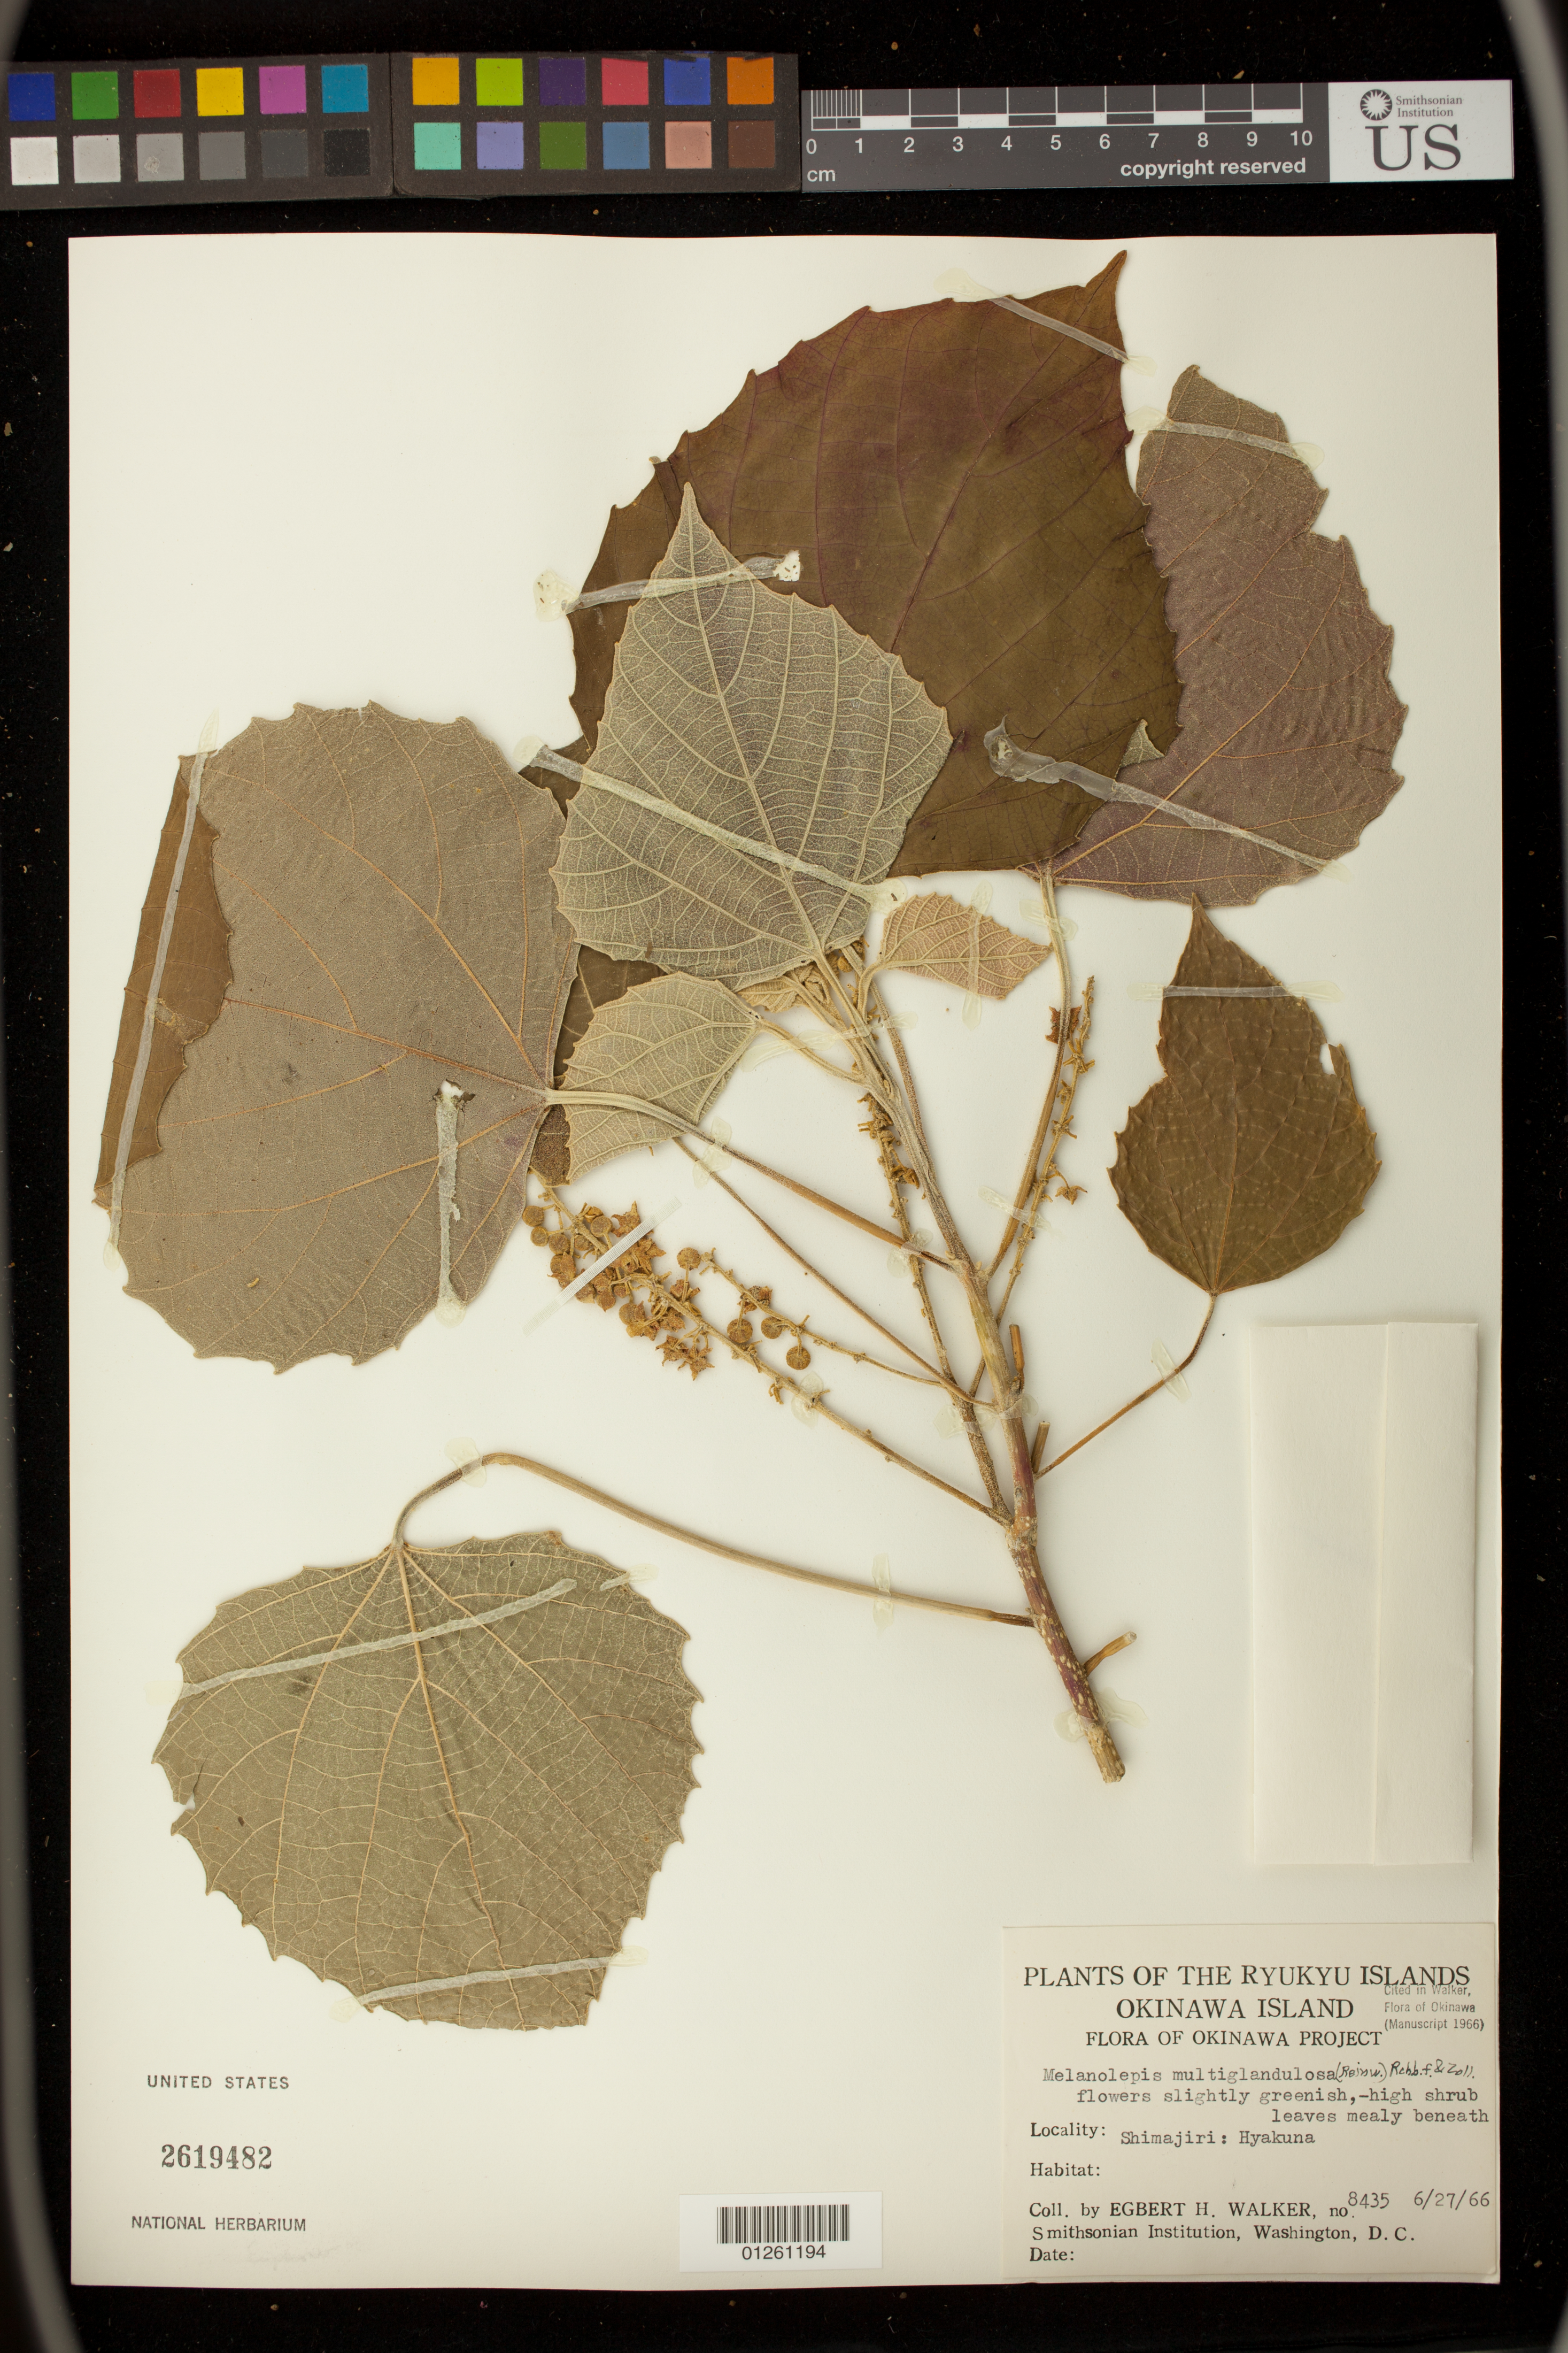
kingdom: Plantae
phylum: Tracheophyta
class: Magnoliopsida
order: Malpighiales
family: Euphorbiaceae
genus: Melanolepis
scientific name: Melanolepis multiglandulosa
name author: (Reinw. ex Blume) Rchb. f. & Zoll.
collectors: E. H. Walker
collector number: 8435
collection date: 1966-06-27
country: Japan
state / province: Okinawa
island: Okinawa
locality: Ryukyu Islands. Okinawa Island: Shimajiri: Hyakuna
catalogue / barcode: US 2619482